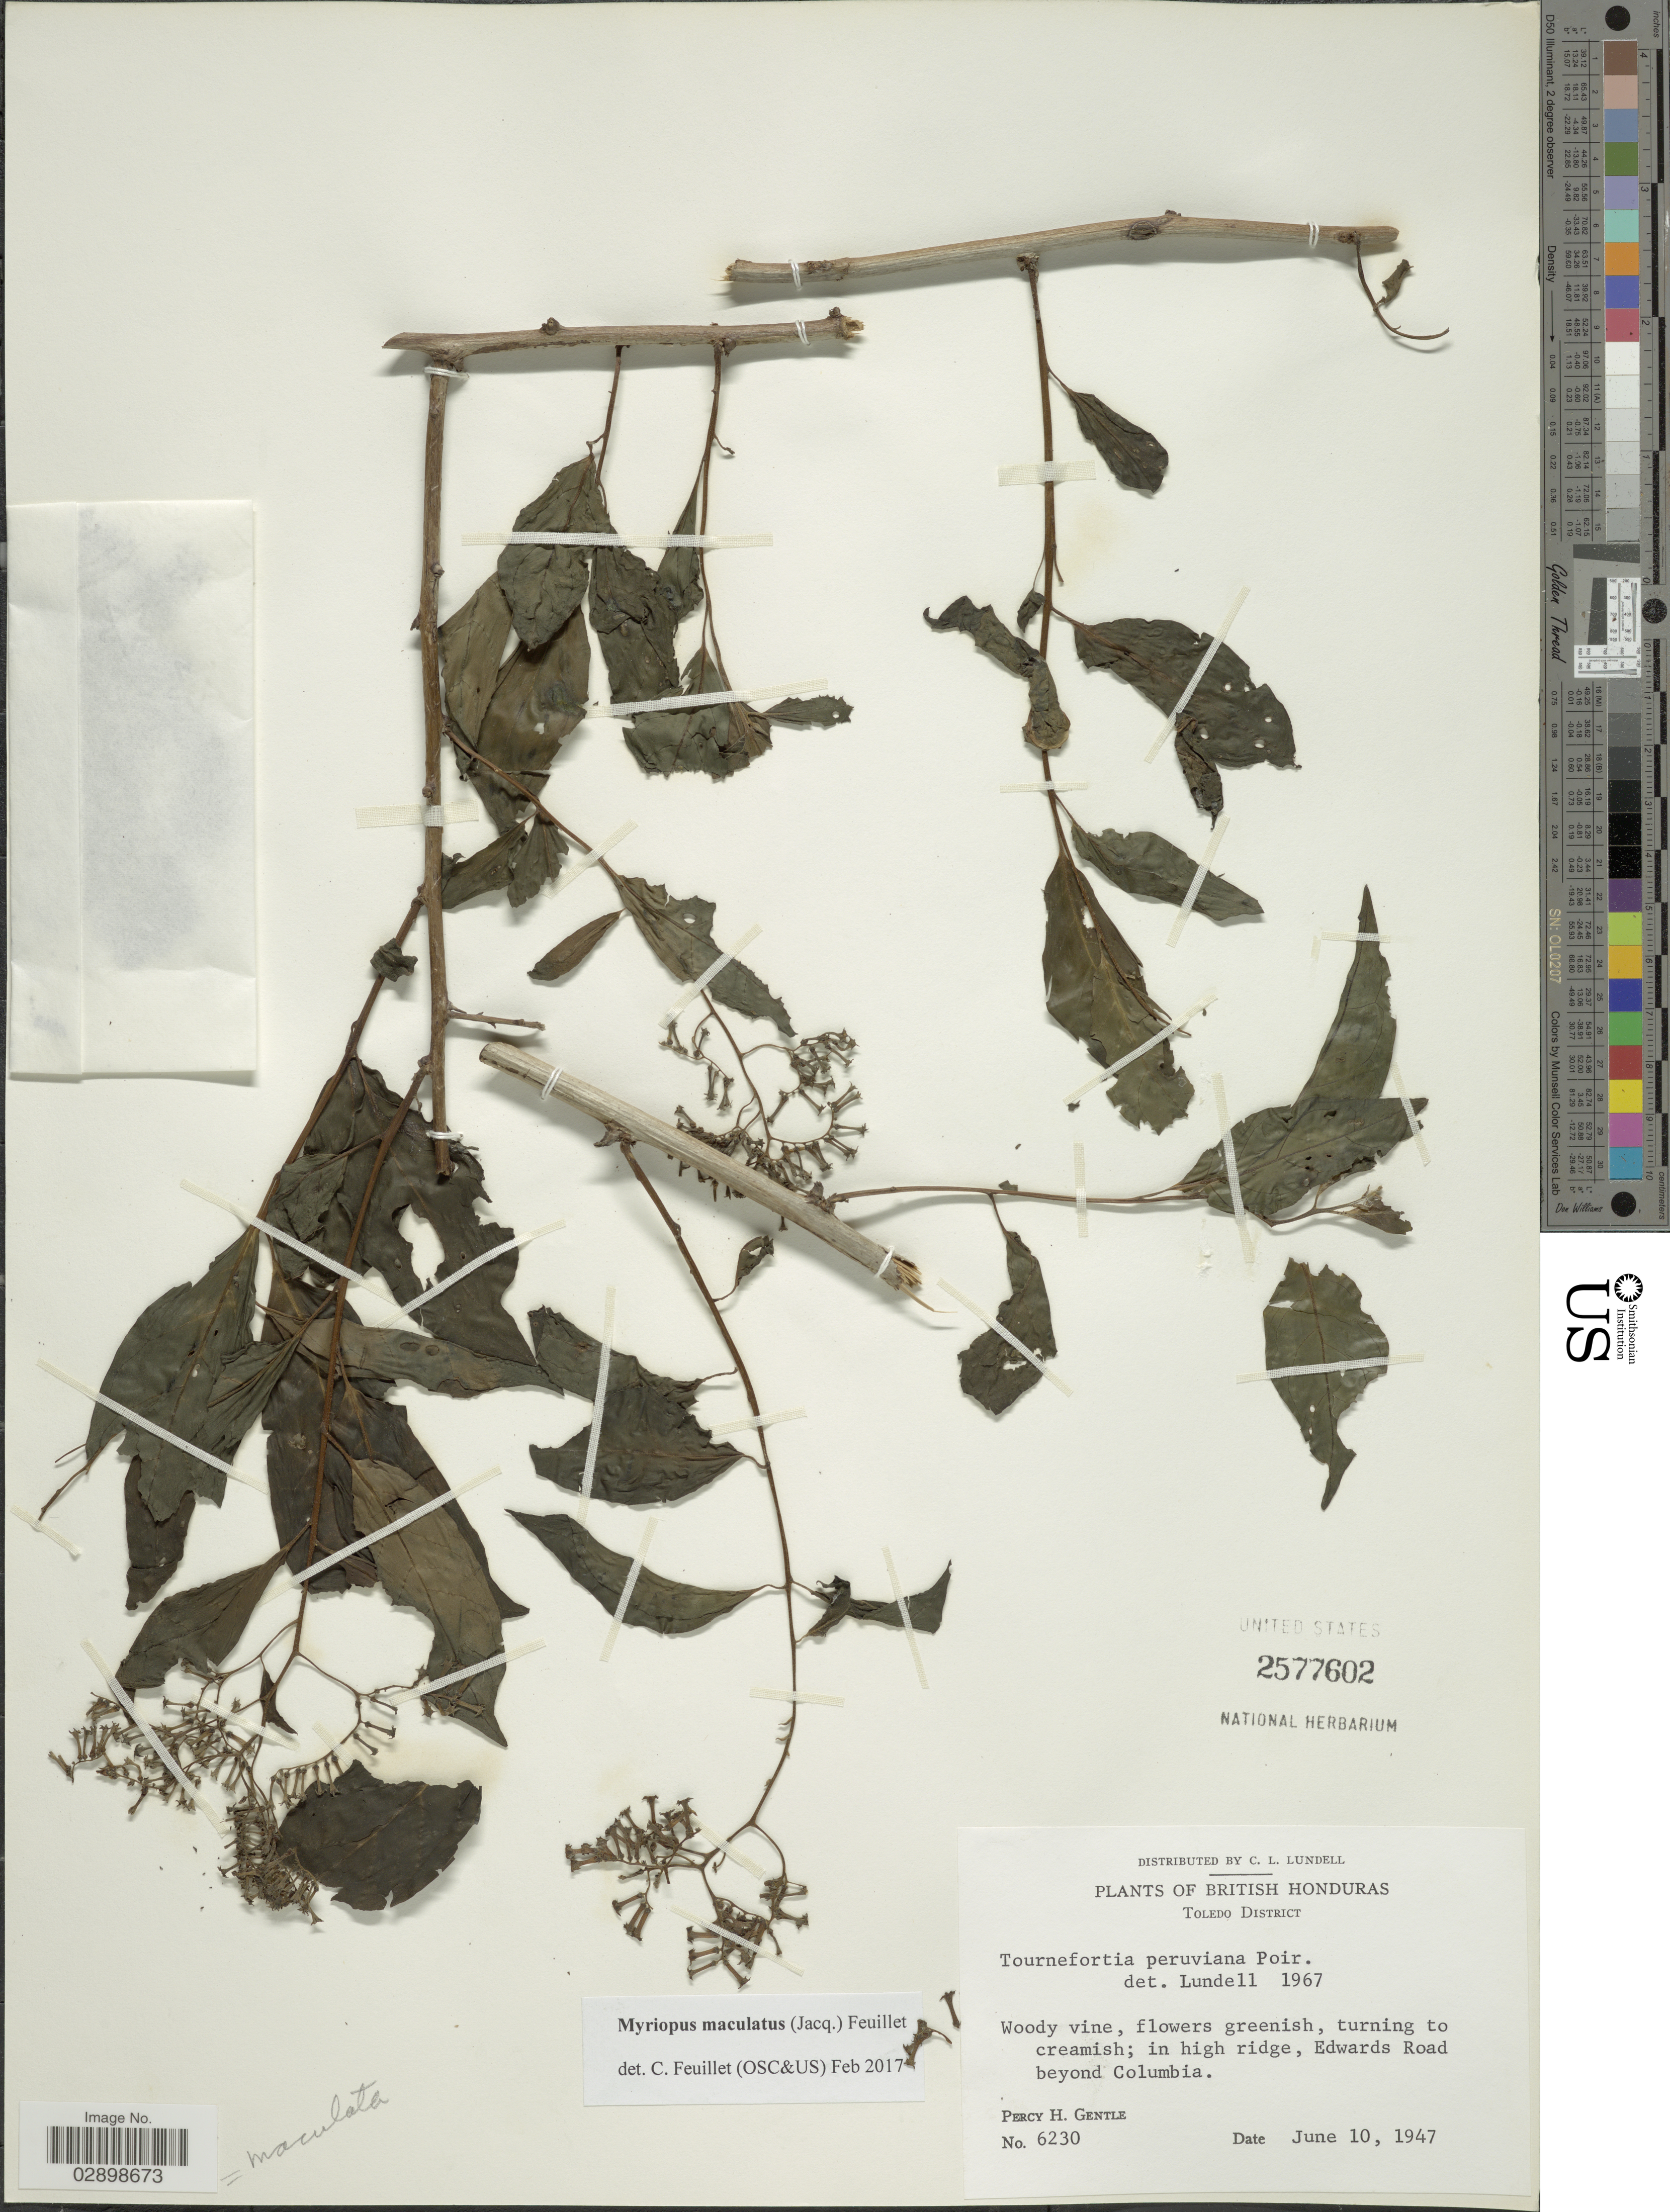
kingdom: Plantae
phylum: Tracheophyta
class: Magnoliopsida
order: Boraginales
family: Heliotropiaceae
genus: Myriopus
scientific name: Myriopus maculatus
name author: (Jacq.) Feuillet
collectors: P. H. Gentle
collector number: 6230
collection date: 1947-06-10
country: Belize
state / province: Toledo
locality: British Honduras. Toledo District. Edwards Road beyond Columbia.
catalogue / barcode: US 2577602